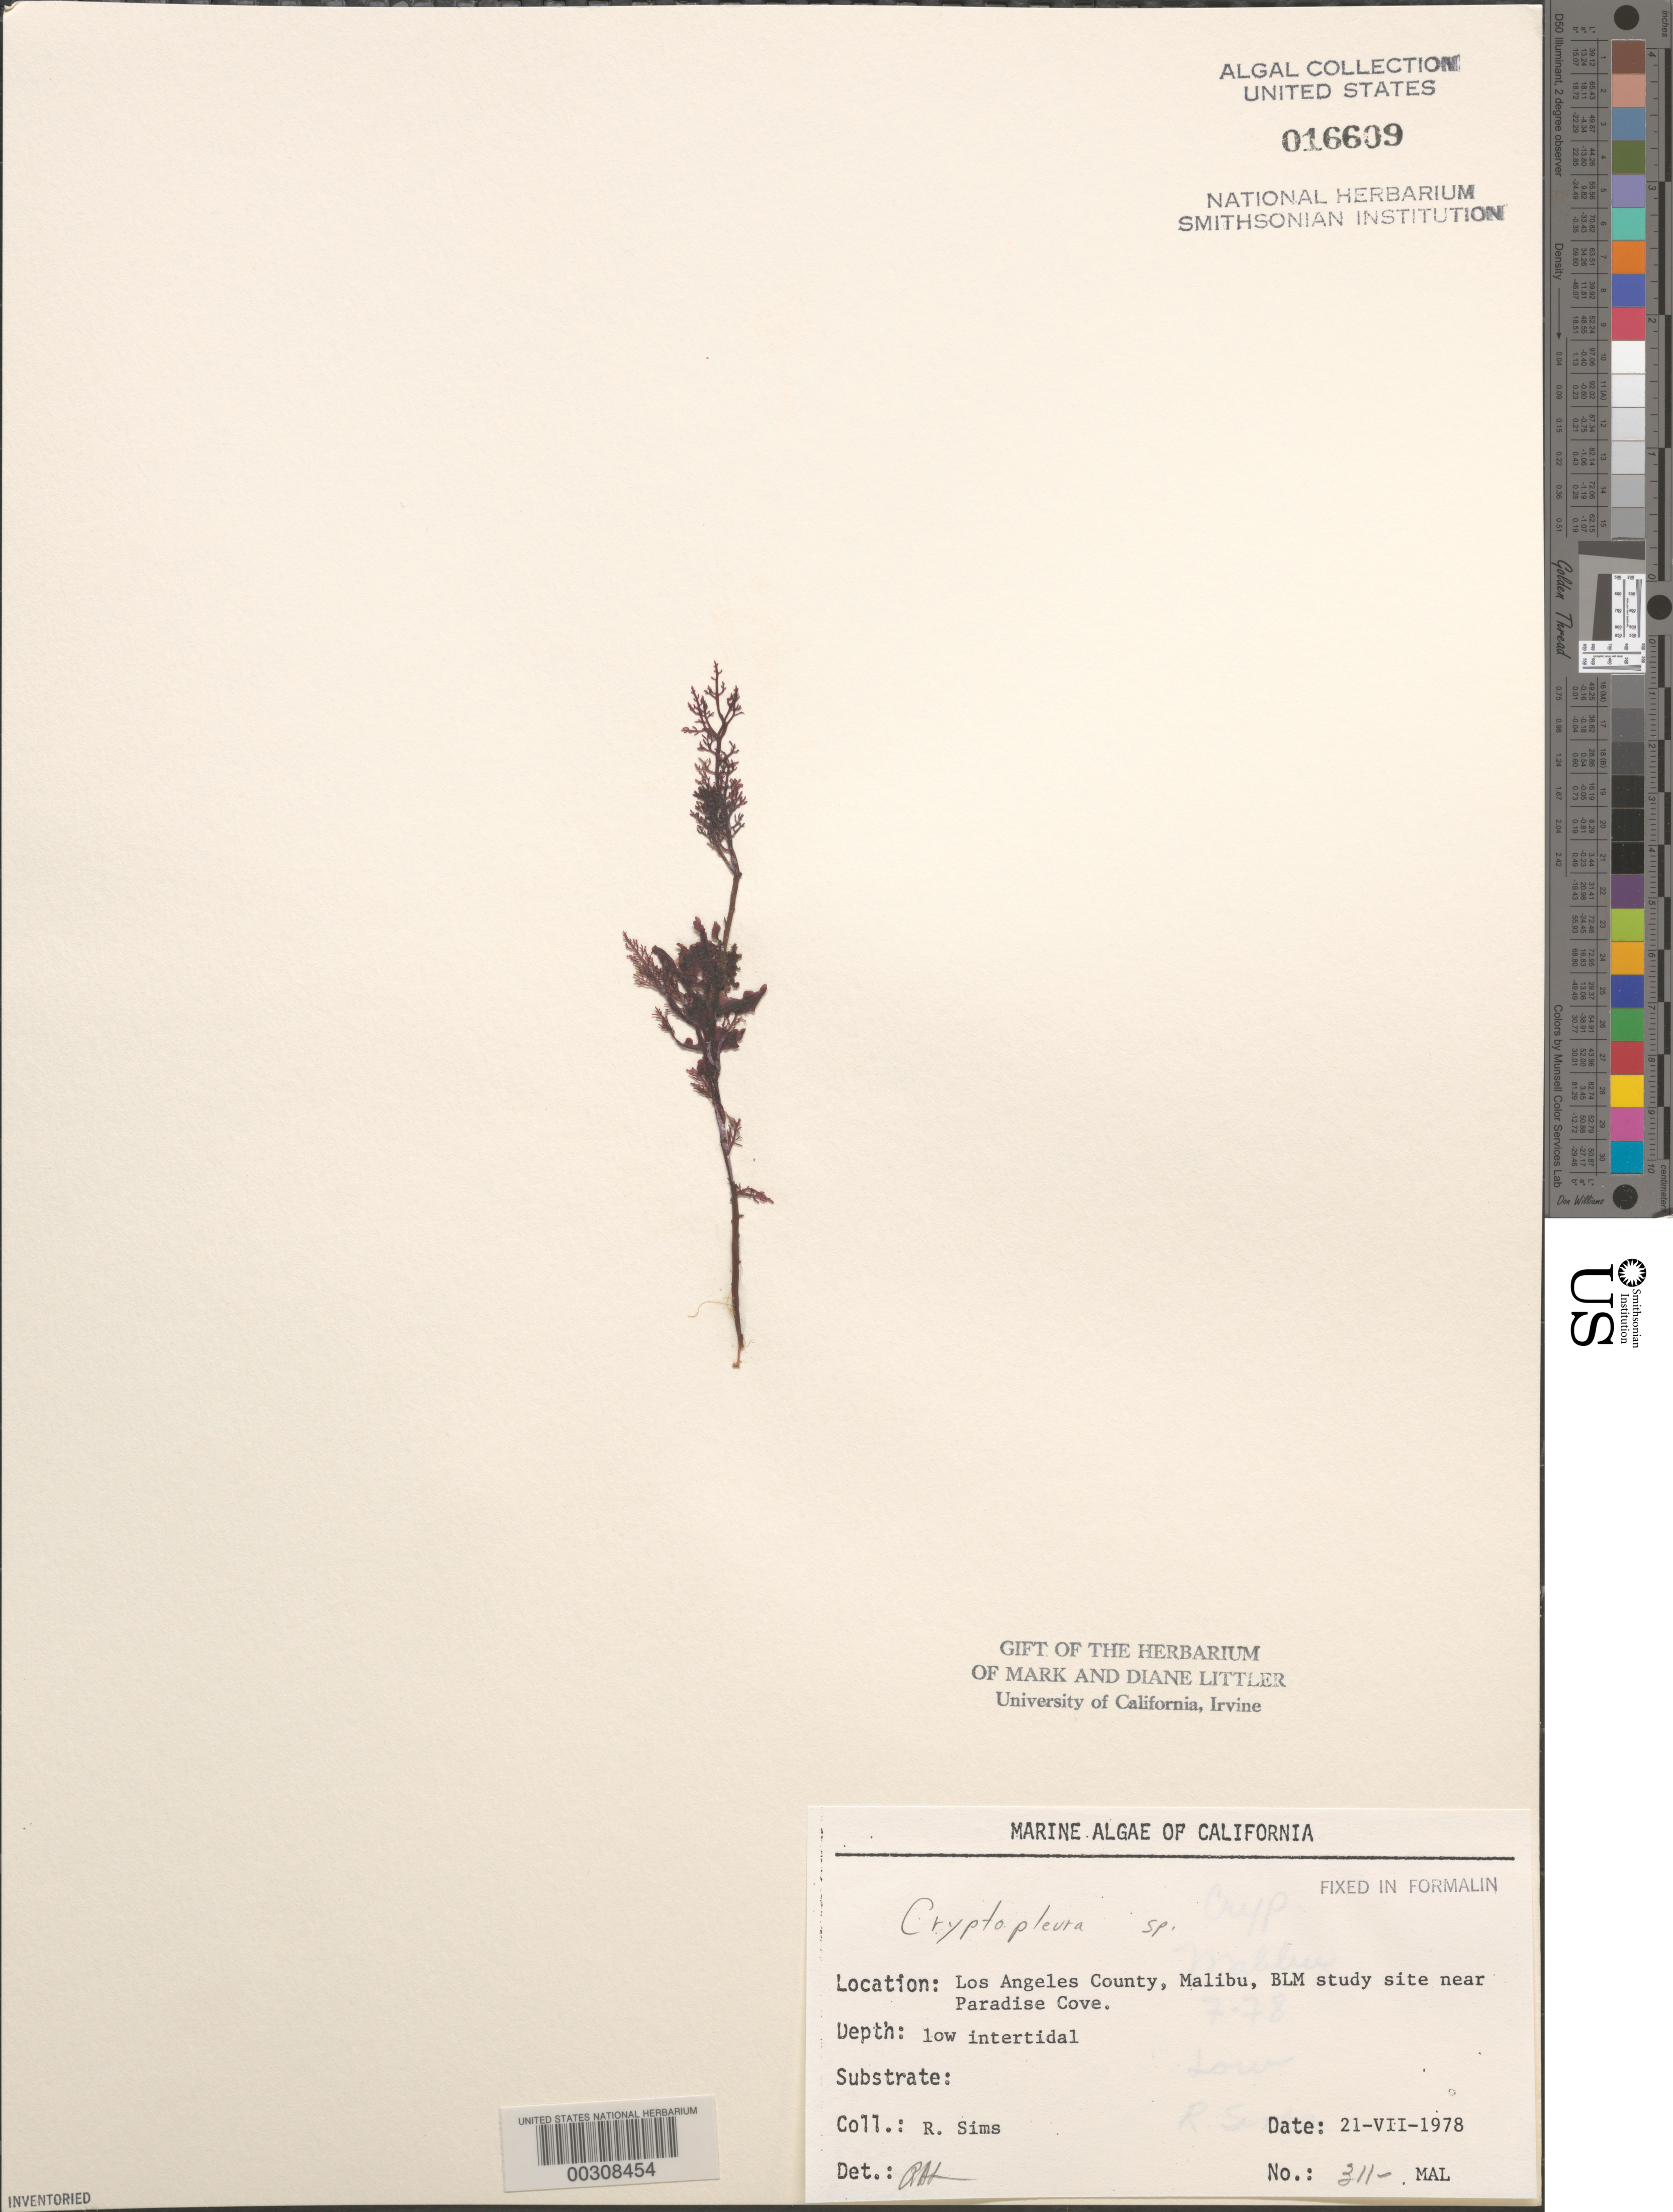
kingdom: Plantae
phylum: Rhodophyta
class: Florideophyceae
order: Ceramiales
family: Delesseriaceae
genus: Cryptopleura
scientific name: Cryptopleura sp.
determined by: Sims, Robert H.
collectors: R. H. Sims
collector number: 311-mal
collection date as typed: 21 Jul 1978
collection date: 1978-07-21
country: United States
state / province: California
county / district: Los Angeles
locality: Malibu, near Paradise Cove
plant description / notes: BLM-SOCALBIGHT Rocky Intertidal Survey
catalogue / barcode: US 16609